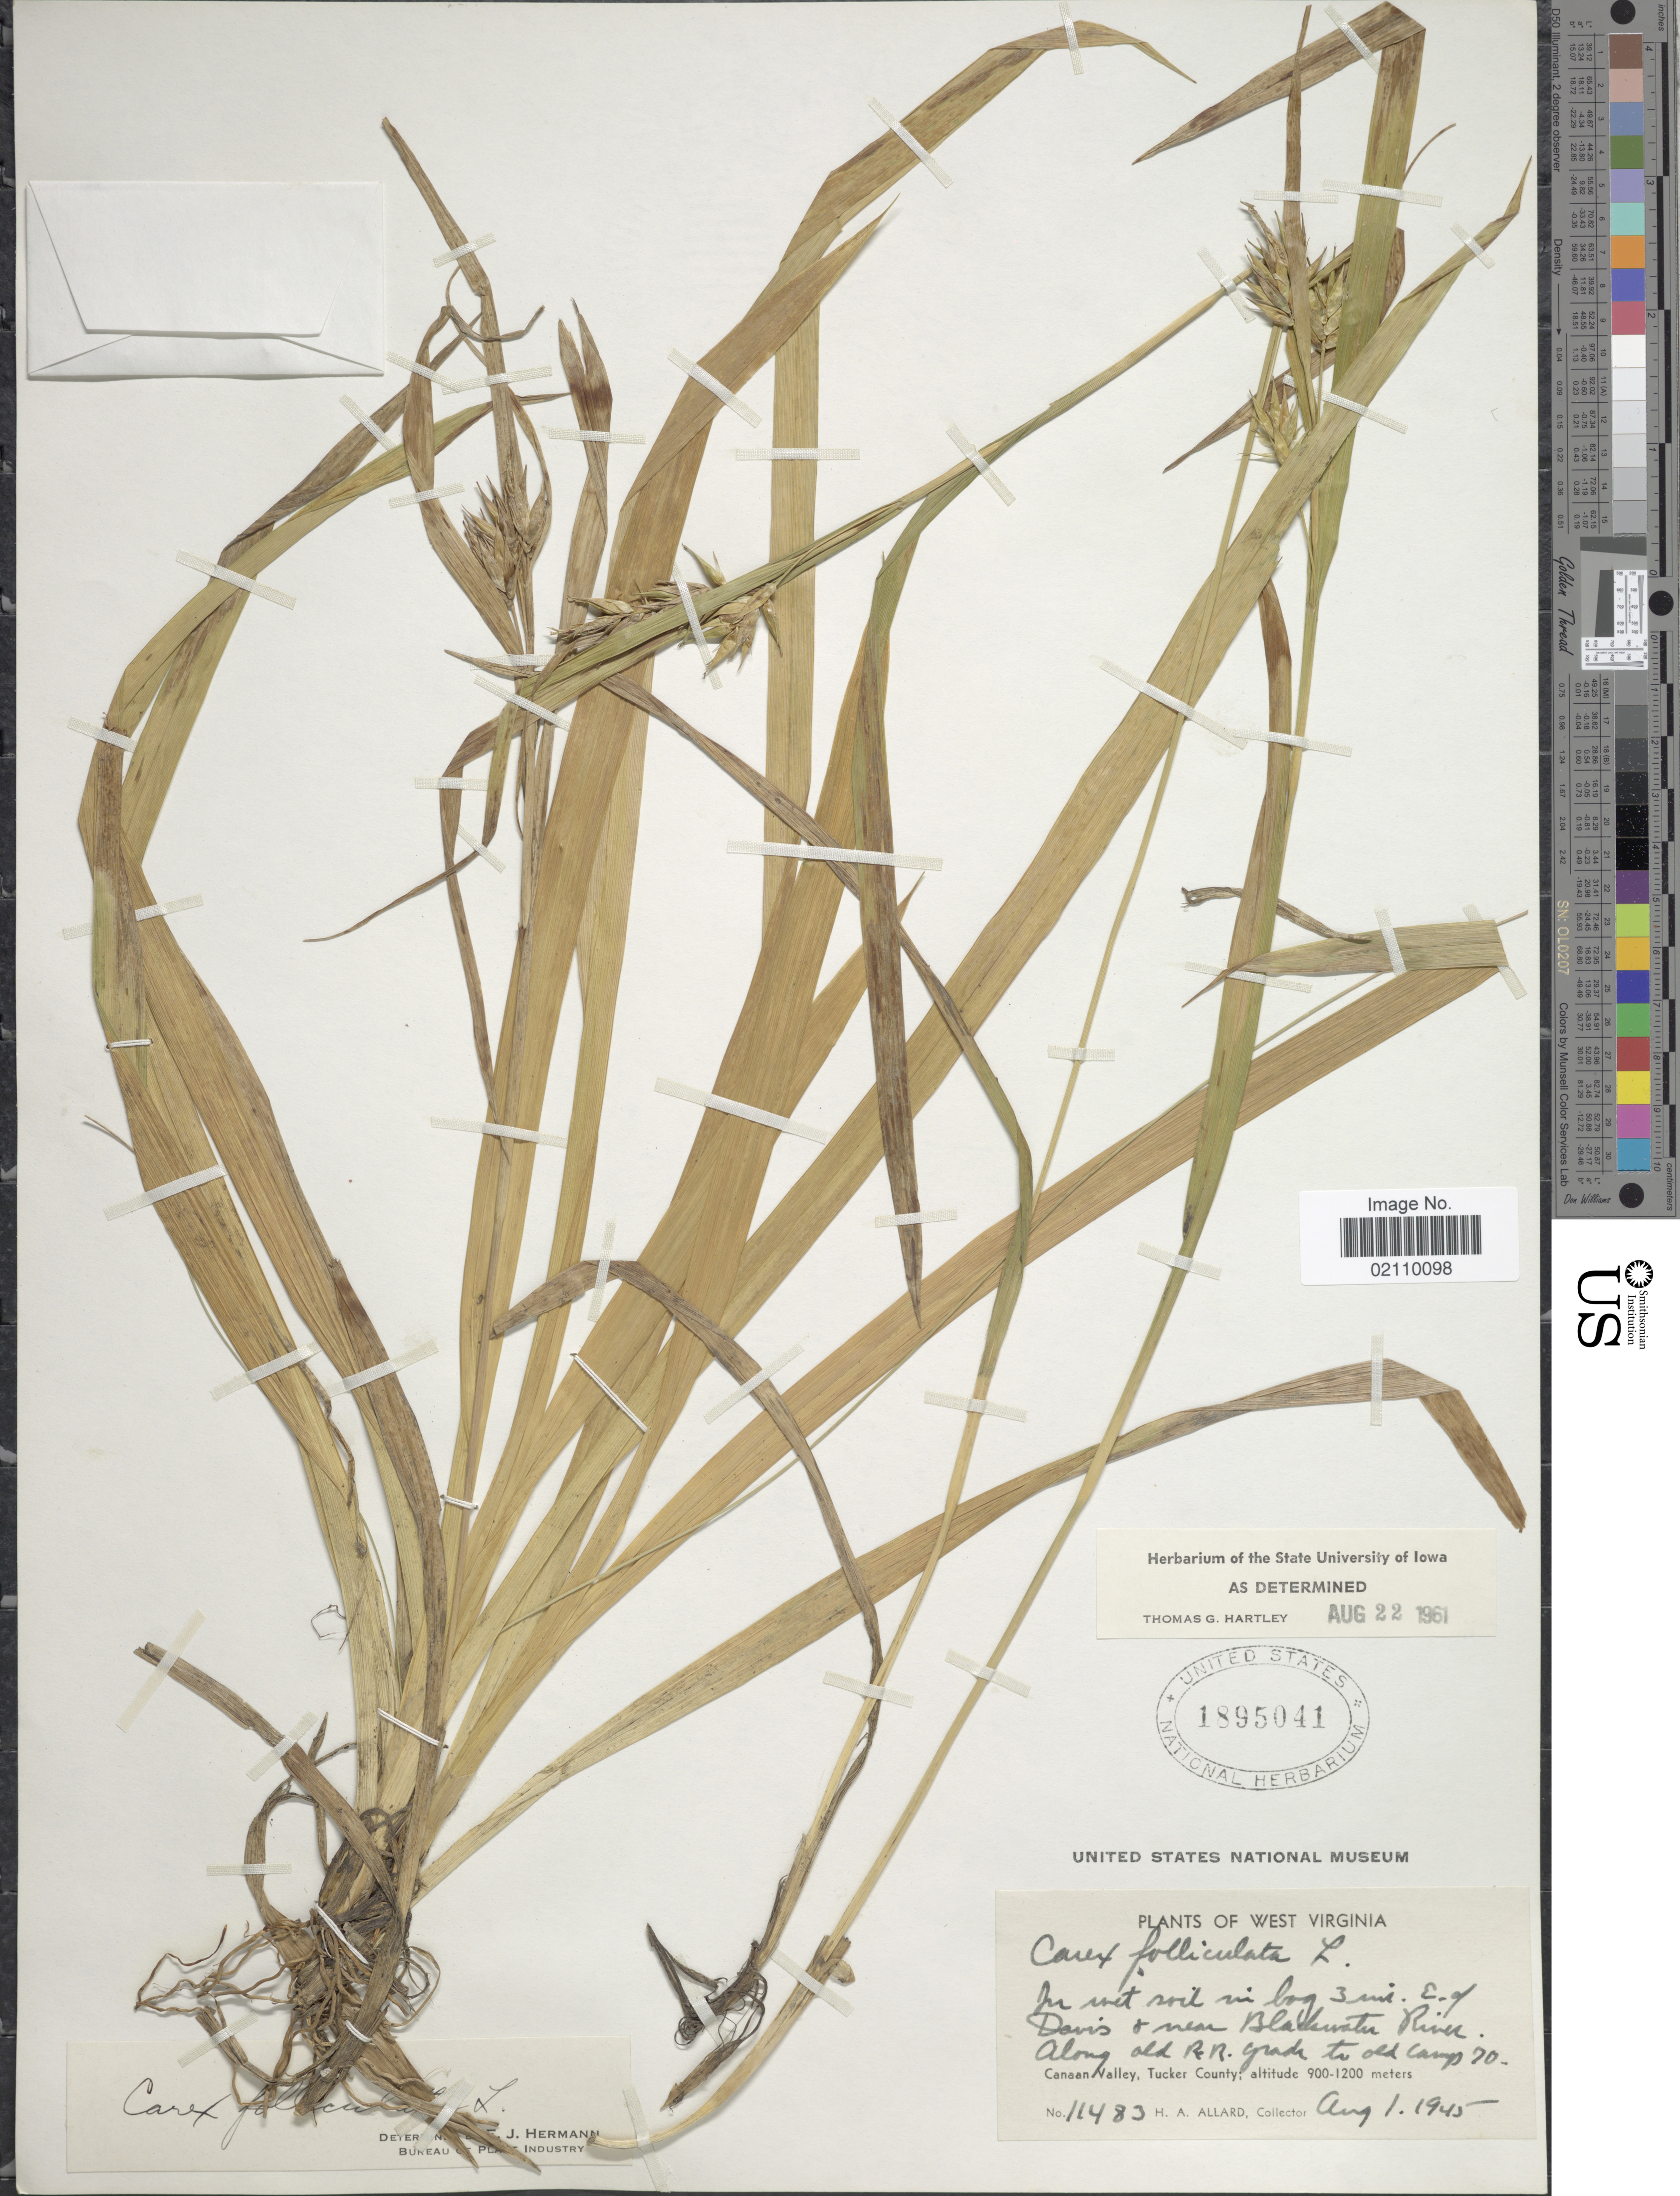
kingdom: Plantae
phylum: Tracheophyta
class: Liliopsida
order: Poales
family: Cyperaceae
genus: Carex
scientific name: Carex folliculata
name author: L.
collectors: H. A. Allard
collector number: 11483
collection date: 1945-08-01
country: United States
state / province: West Virginia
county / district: Tucker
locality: In wet soil mi bog 3 mi. E. of Davis + near Blackwater River, along old R.R. grade to old camp 70, Canaan Valley, Tucker County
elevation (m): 900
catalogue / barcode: US 1895041